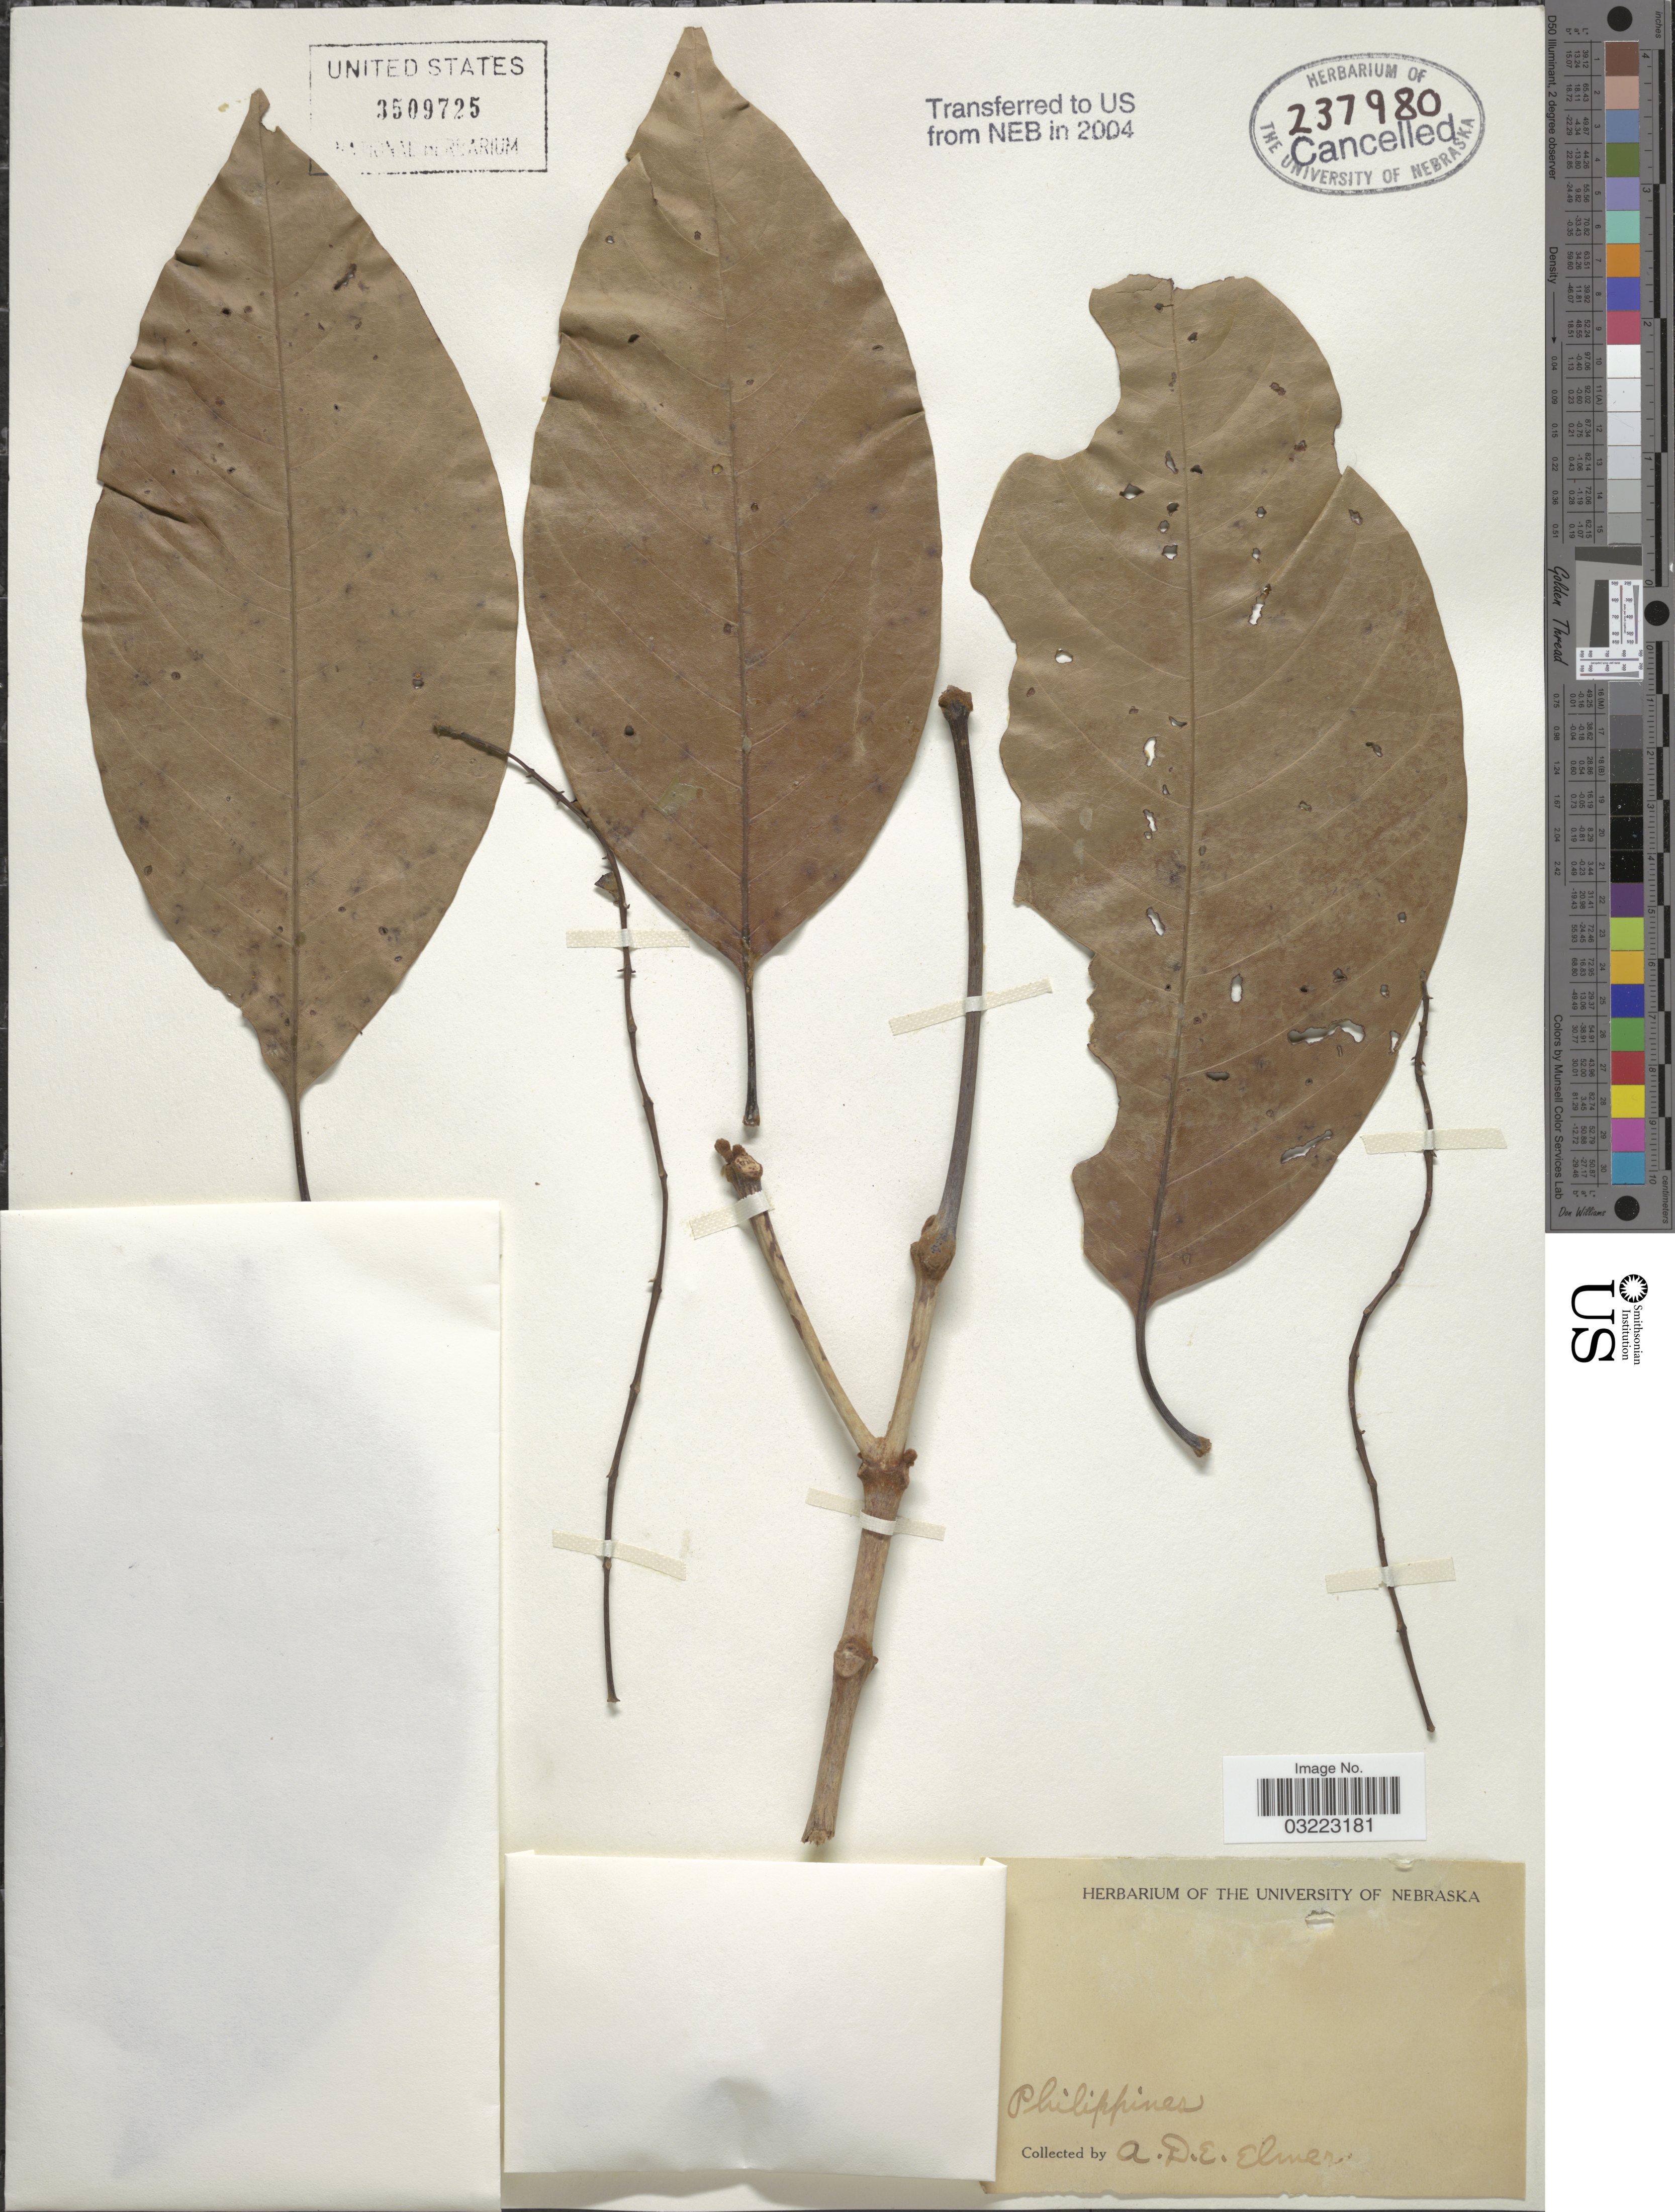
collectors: A. D. E. Elmer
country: Philippines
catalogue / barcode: US 3509725